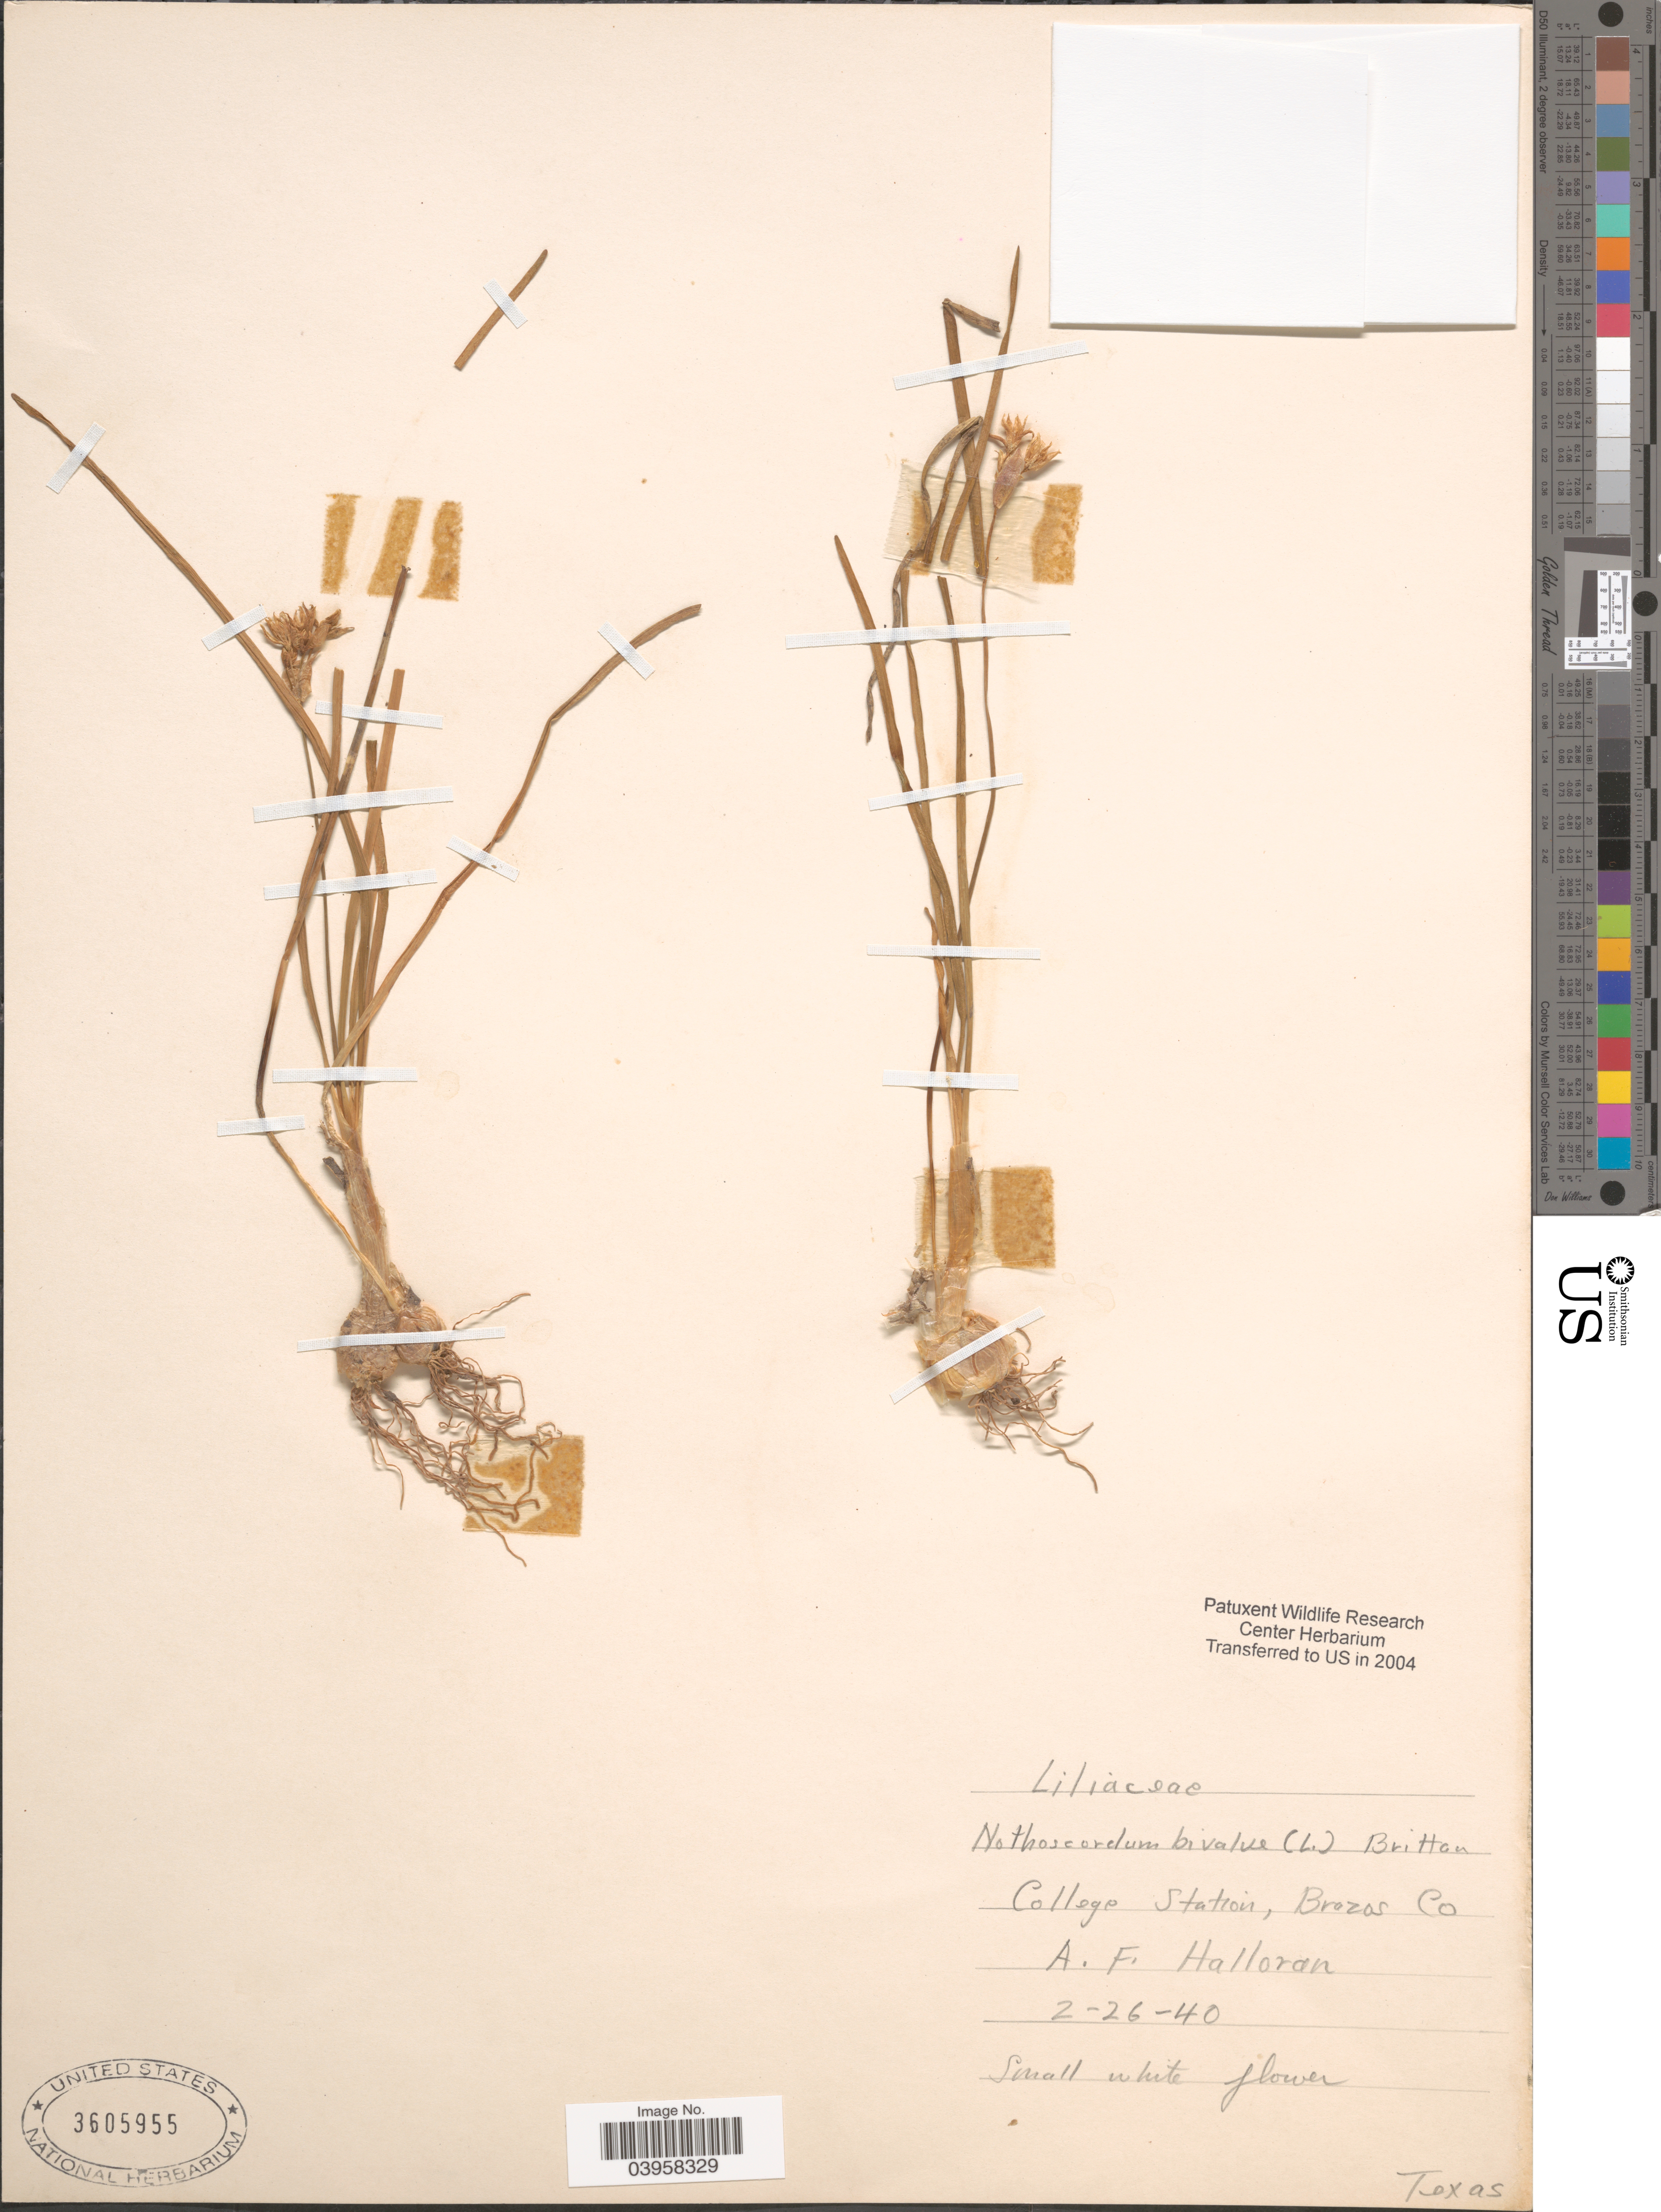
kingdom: Plantae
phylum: Tracheophyta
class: Liliopsida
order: Asparagales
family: Amaryllidaceae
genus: Nothoscordum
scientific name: Nothoscordum bivalve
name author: (L.) Britton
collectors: A. Halloran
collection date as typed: Transcribed d/m/y: 26/2/40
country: United States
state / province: Texas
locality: College Station, Brozas Co.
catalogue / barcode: US 3605955